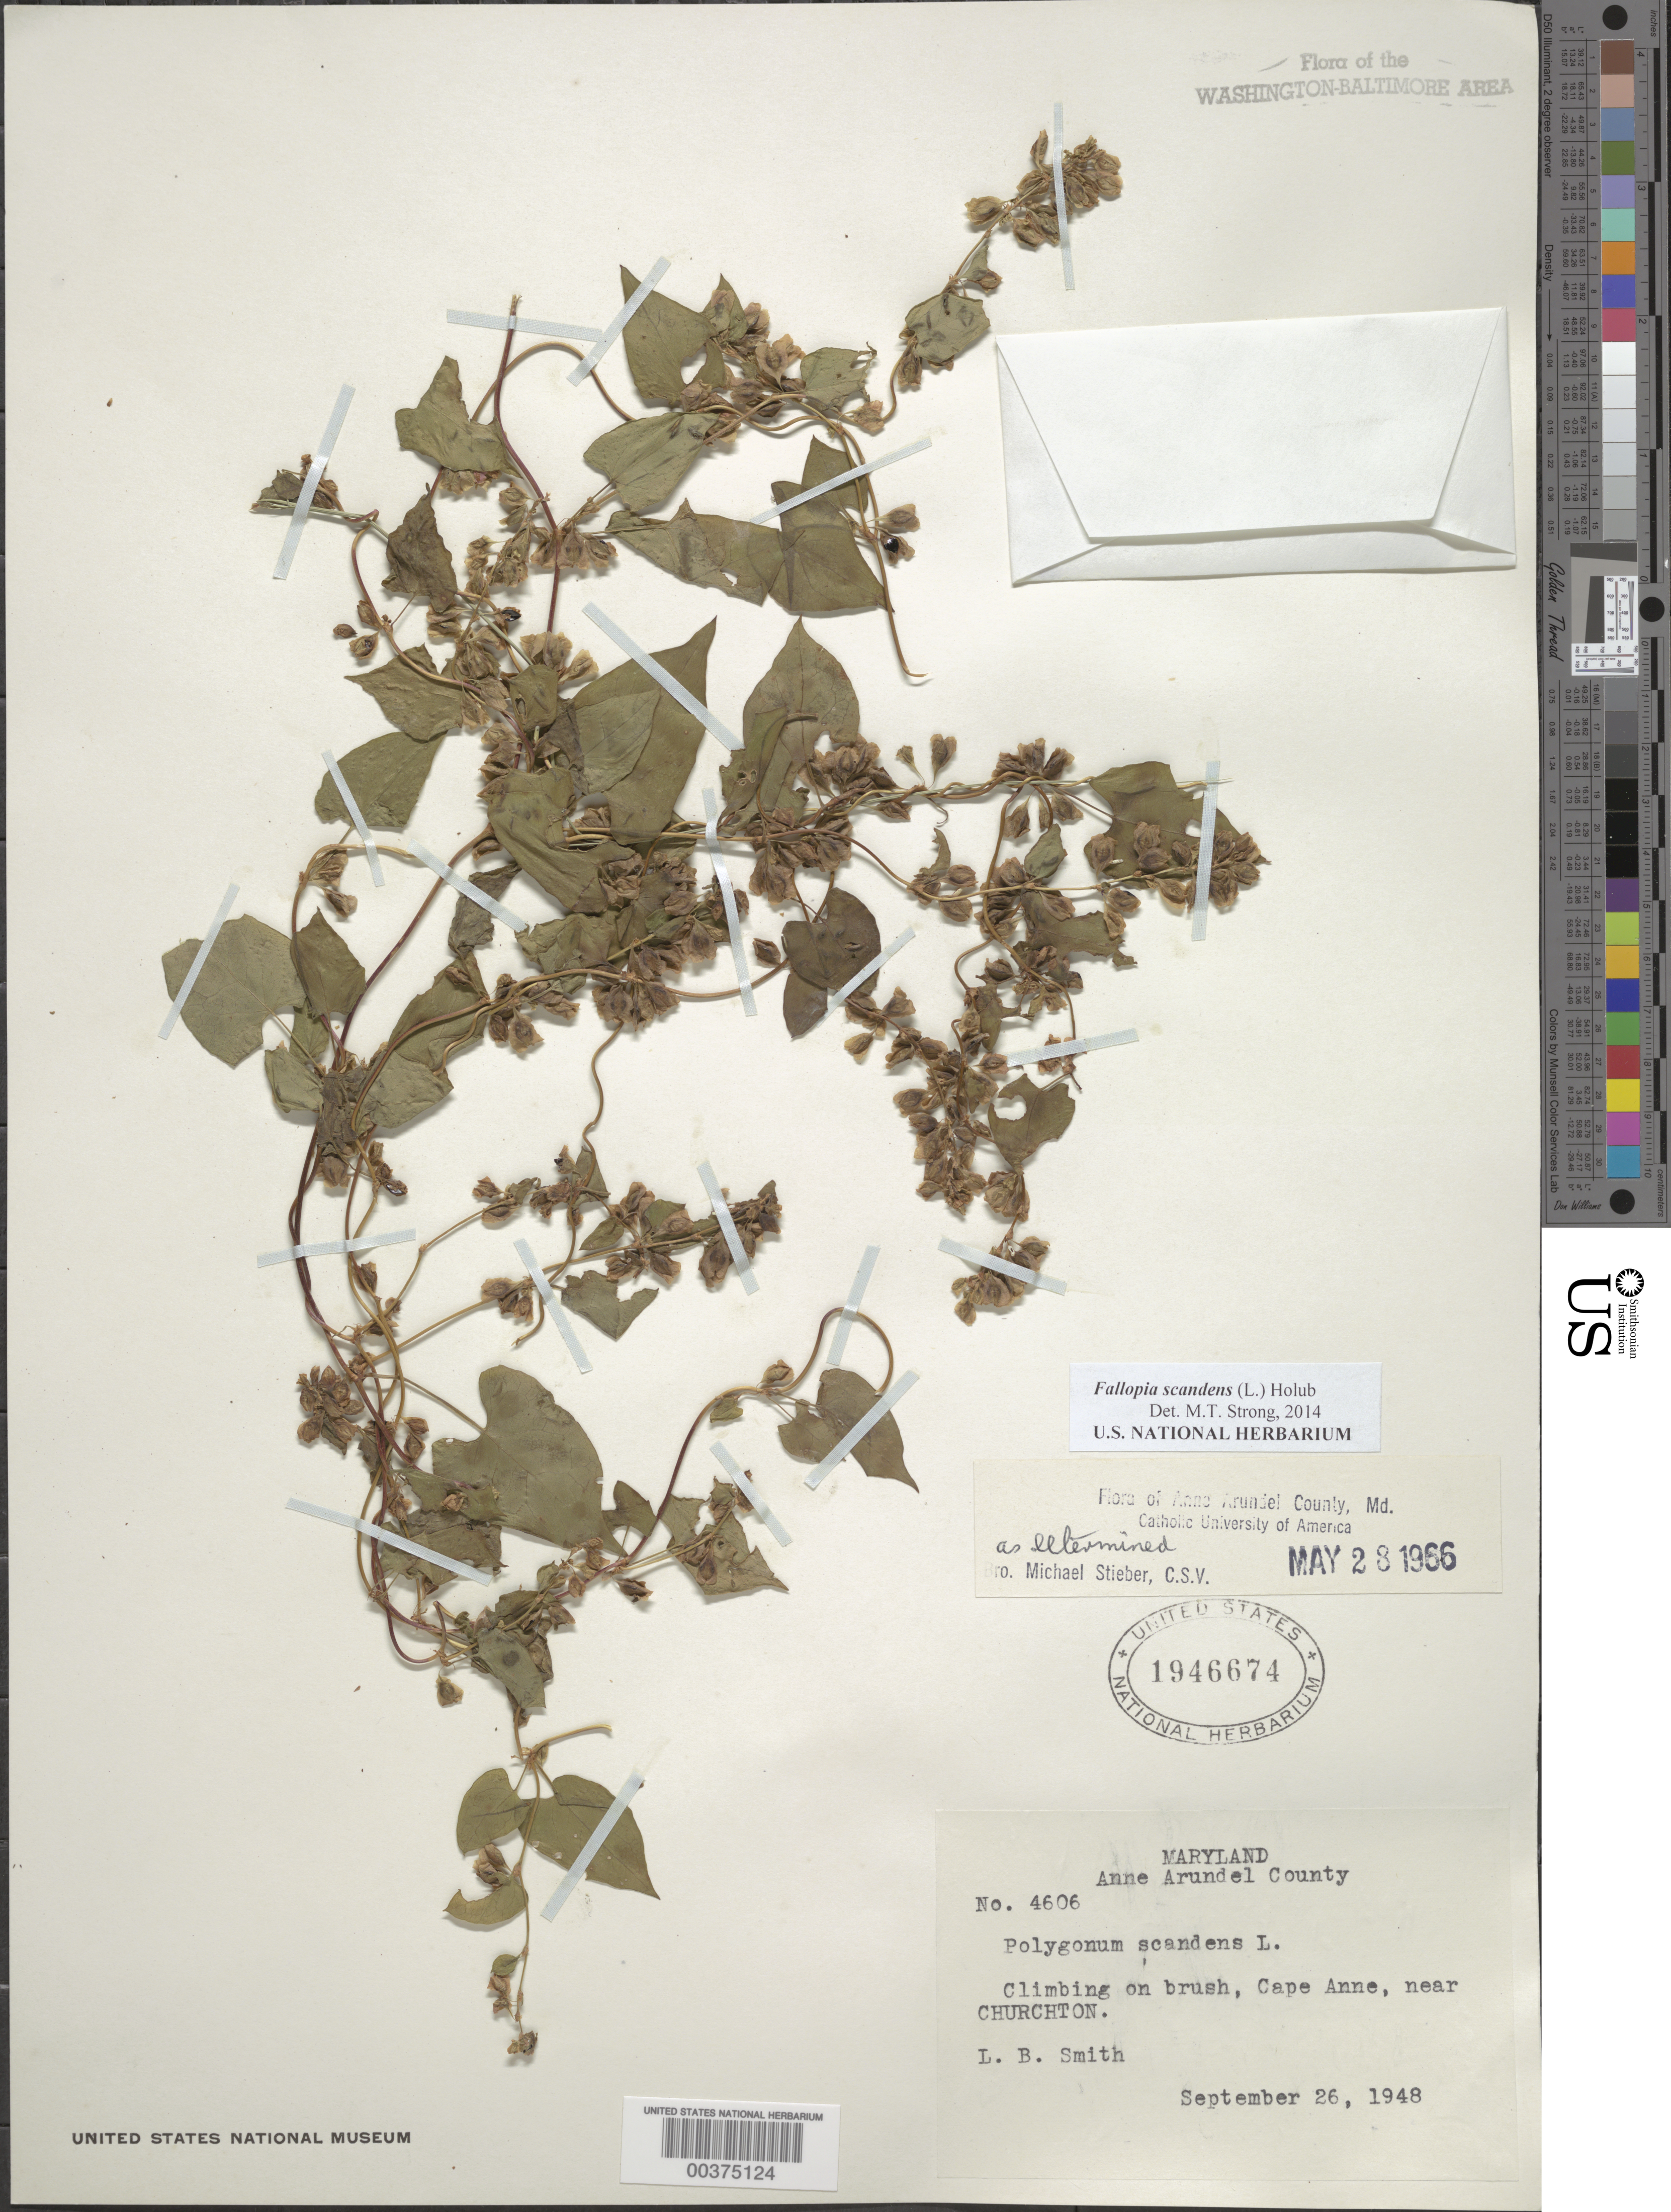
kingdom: Plantae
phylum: Tracheophyta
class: Magnoliopsida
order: Caryophyllales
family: Polygonaceae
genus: Fallopia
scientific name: Fallopia scandens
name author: (L.) Holub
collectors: L. Smith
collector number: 4606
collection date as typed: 26 Sep 1948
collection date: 1948-09-26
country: United States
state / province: Maryland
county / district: Anne Arundel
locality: Cape Anne, Churchton vicinity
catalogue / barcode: US 1946674